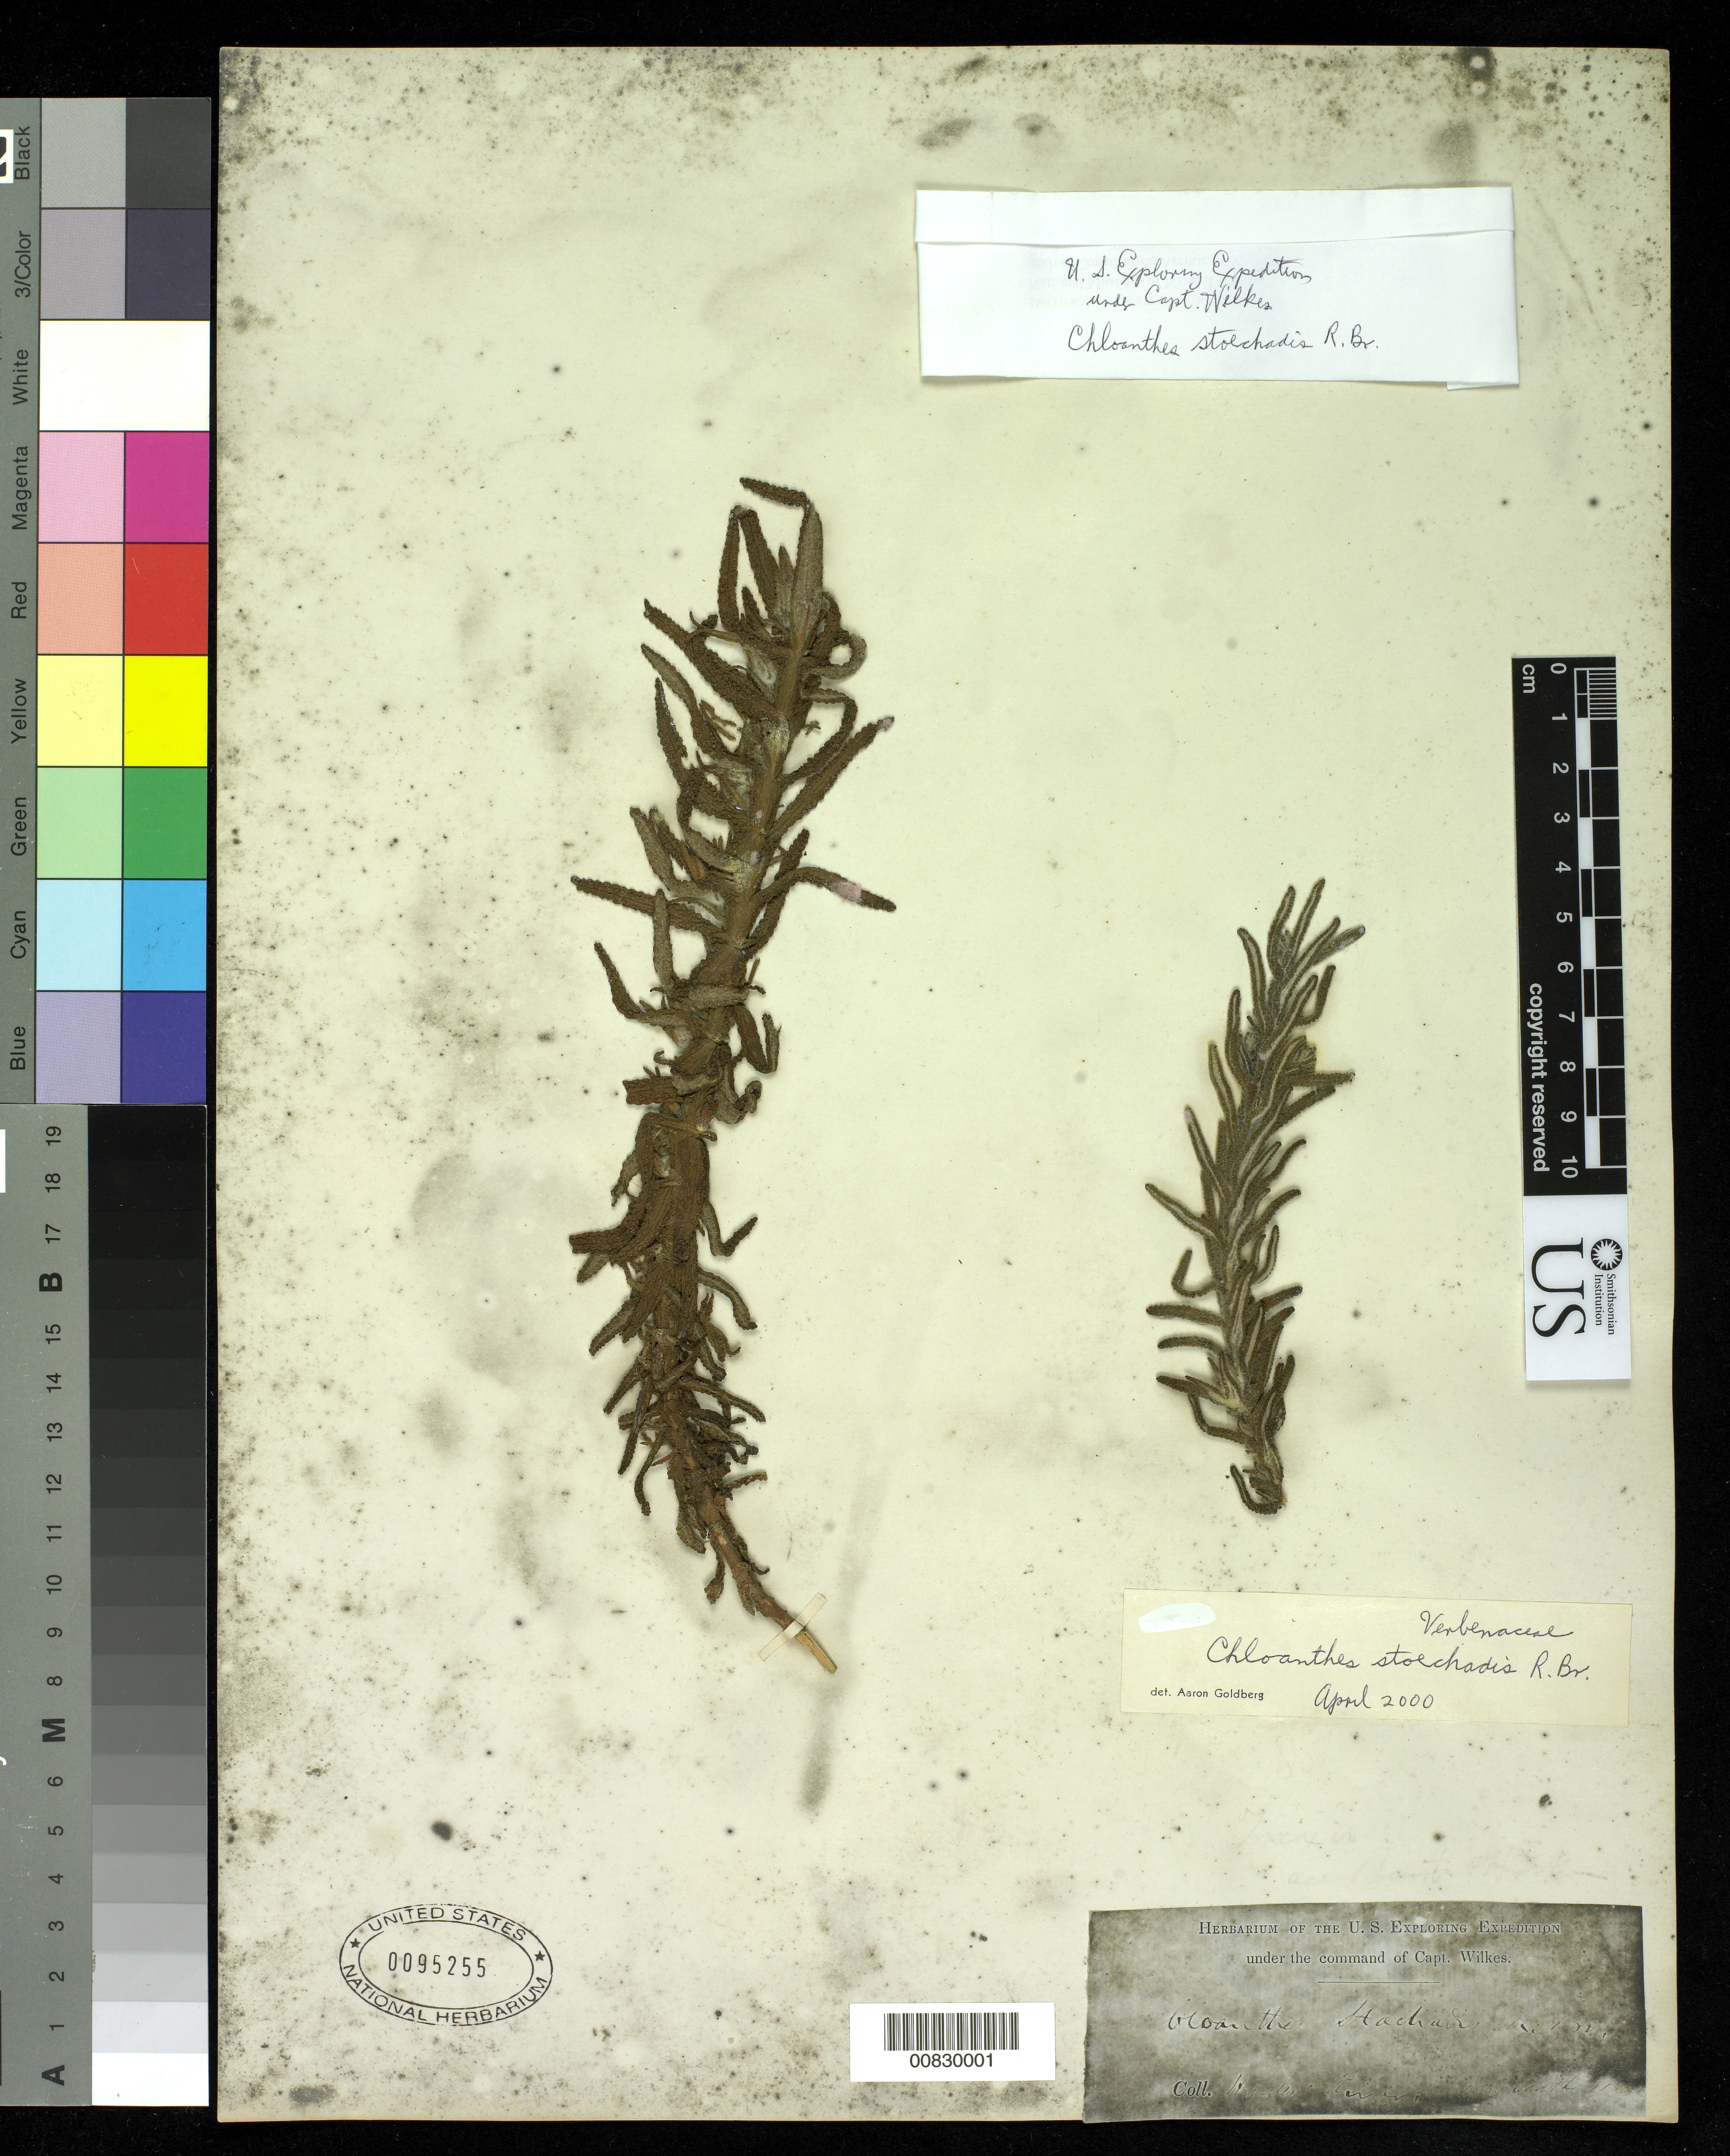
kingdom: Plantae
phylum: Tracheophyta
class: Magnoliopsida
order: Lamiales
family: Lamiaceae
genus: Chloanthes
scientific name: Chloanthes stoechadis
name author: R. Br.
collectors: Wilkes Explor. Exped.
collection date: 1838/1842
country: Australia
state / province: New South Wales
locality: Hunter's River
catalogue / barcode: US 95255